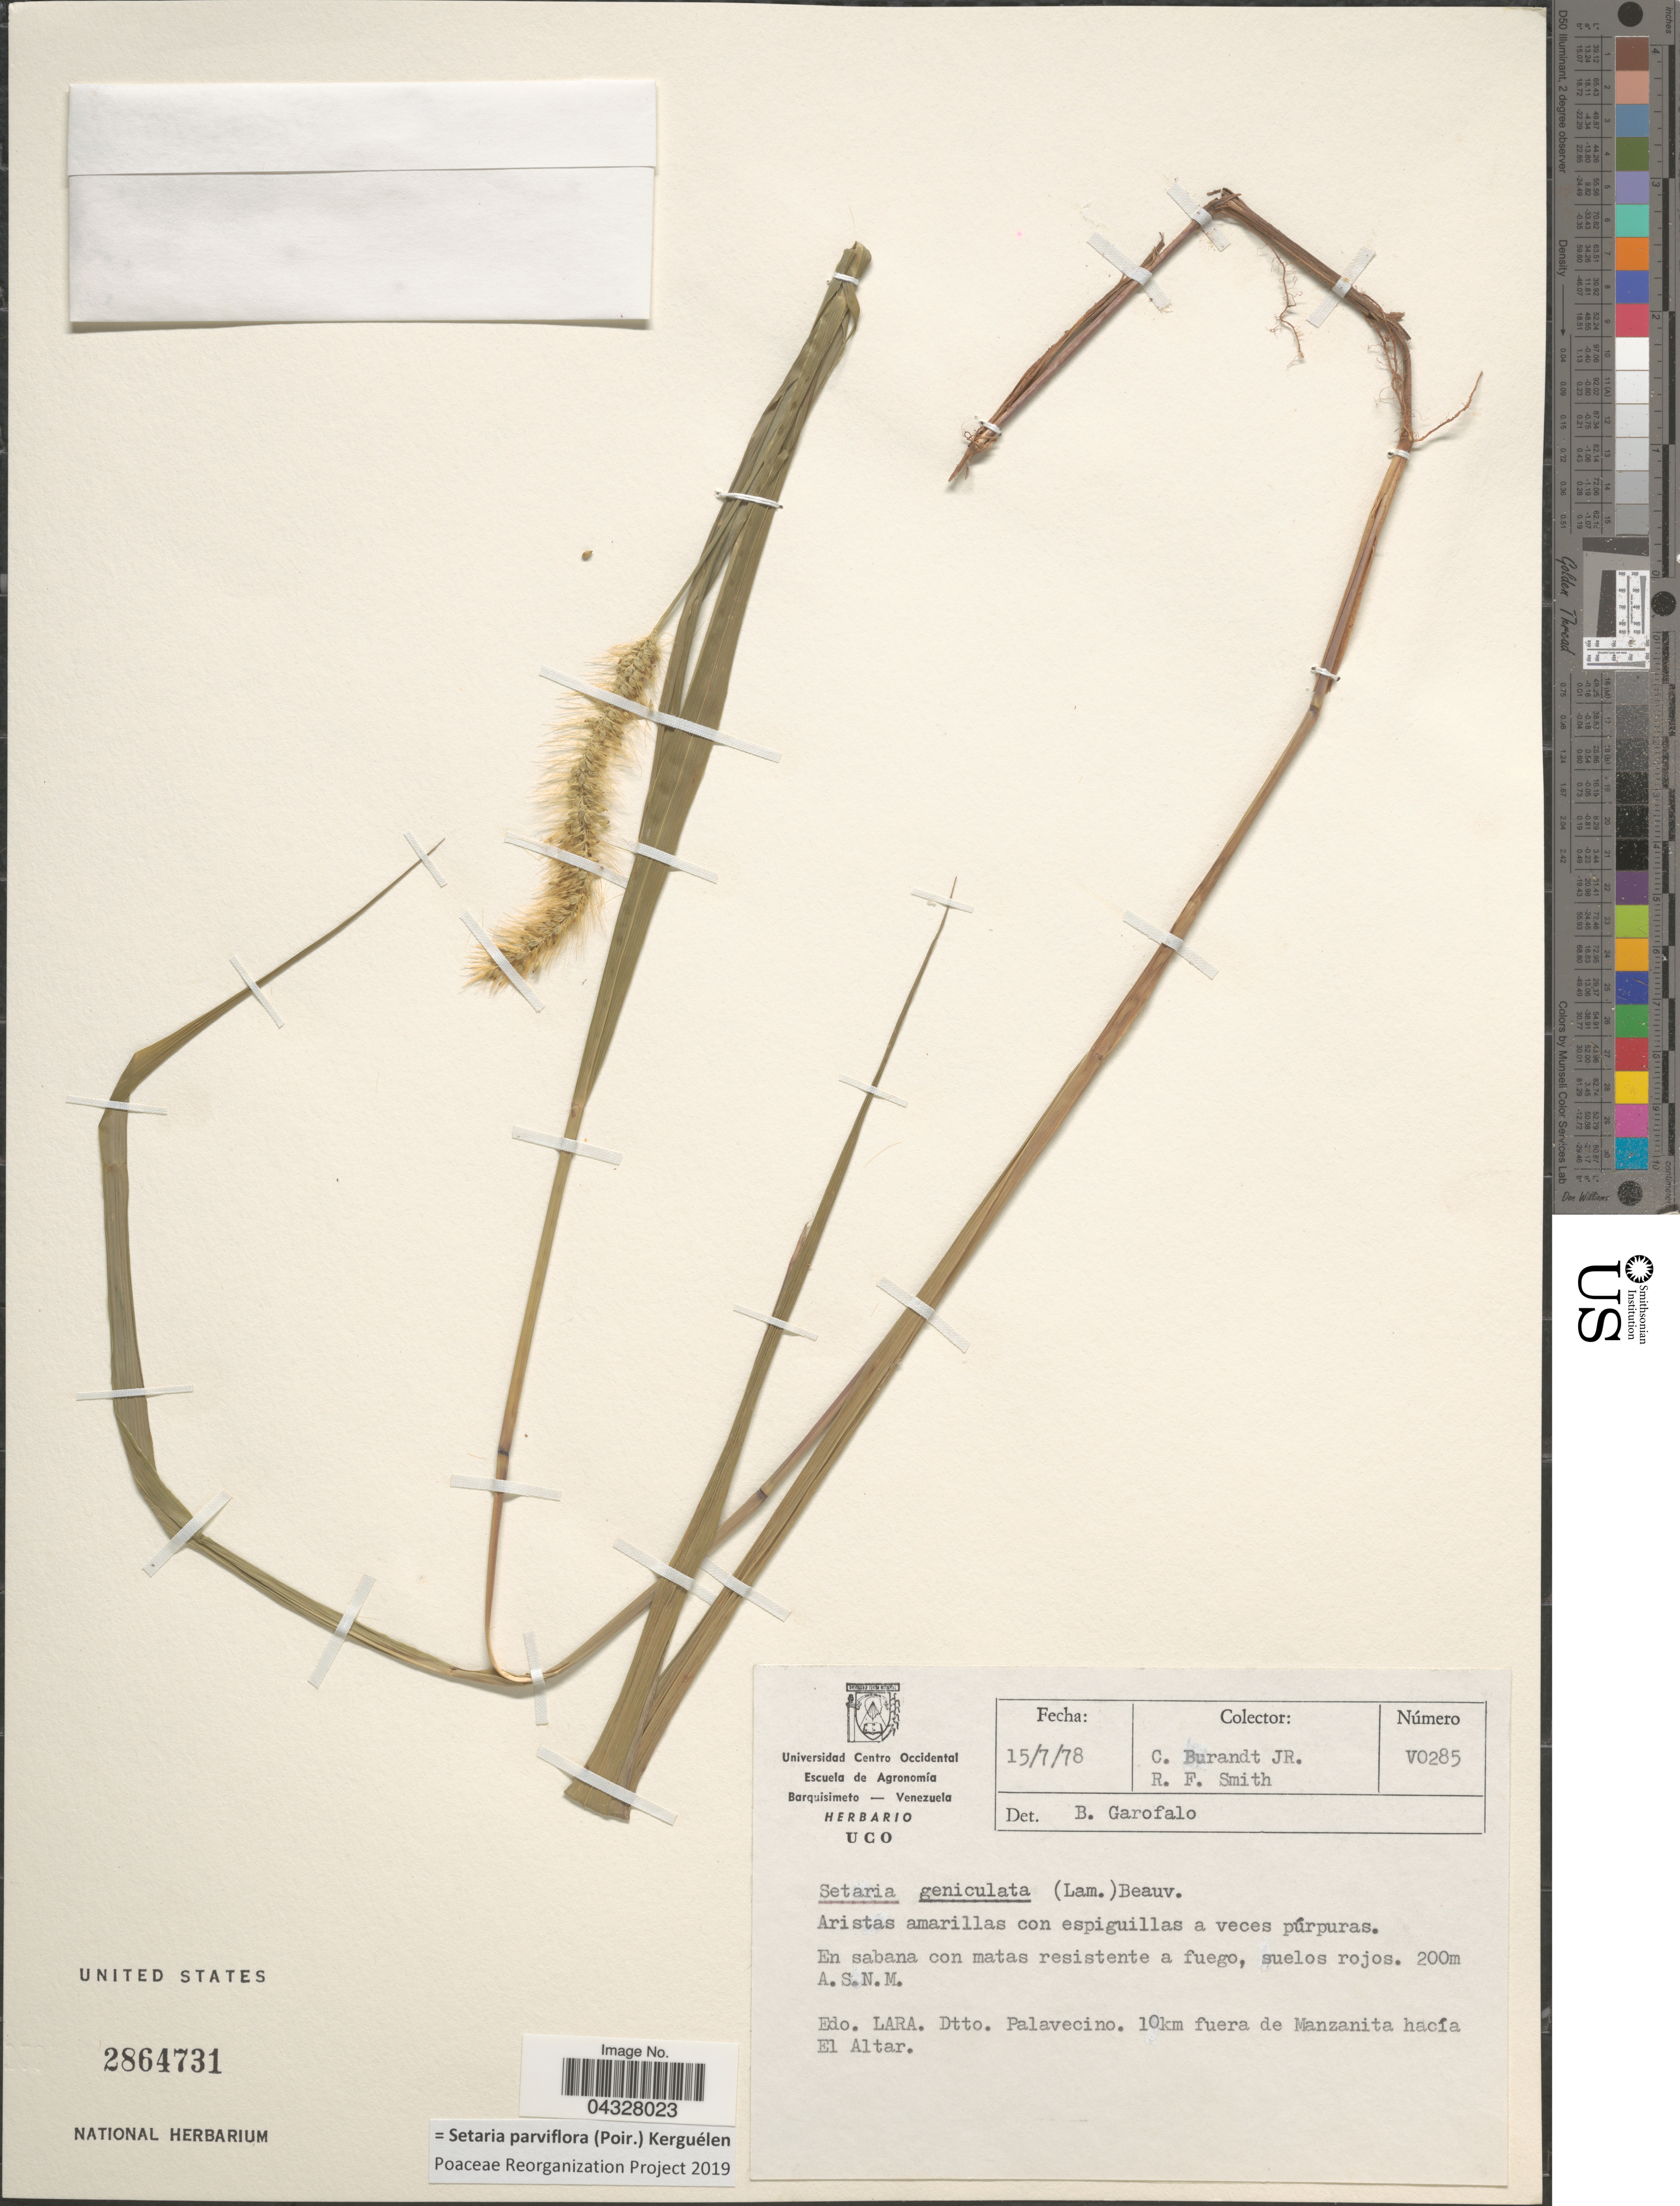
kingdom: Plantae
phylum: Tracheophyta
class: Liliopsida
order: Poales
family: Poaceae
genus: Setaria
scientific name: Setaria parviflora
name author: (Poir.) Kerguélen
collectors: C. Burandt Jr. & R. F. Smith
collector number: V0285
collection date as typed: Transcribed d/m/y: 15/7/78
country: Venezuela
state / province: Lara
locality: Dtto. Palavecino. 10km fuera de Manzanita hacía El Altar.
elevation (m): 200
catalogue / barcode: US 2864731